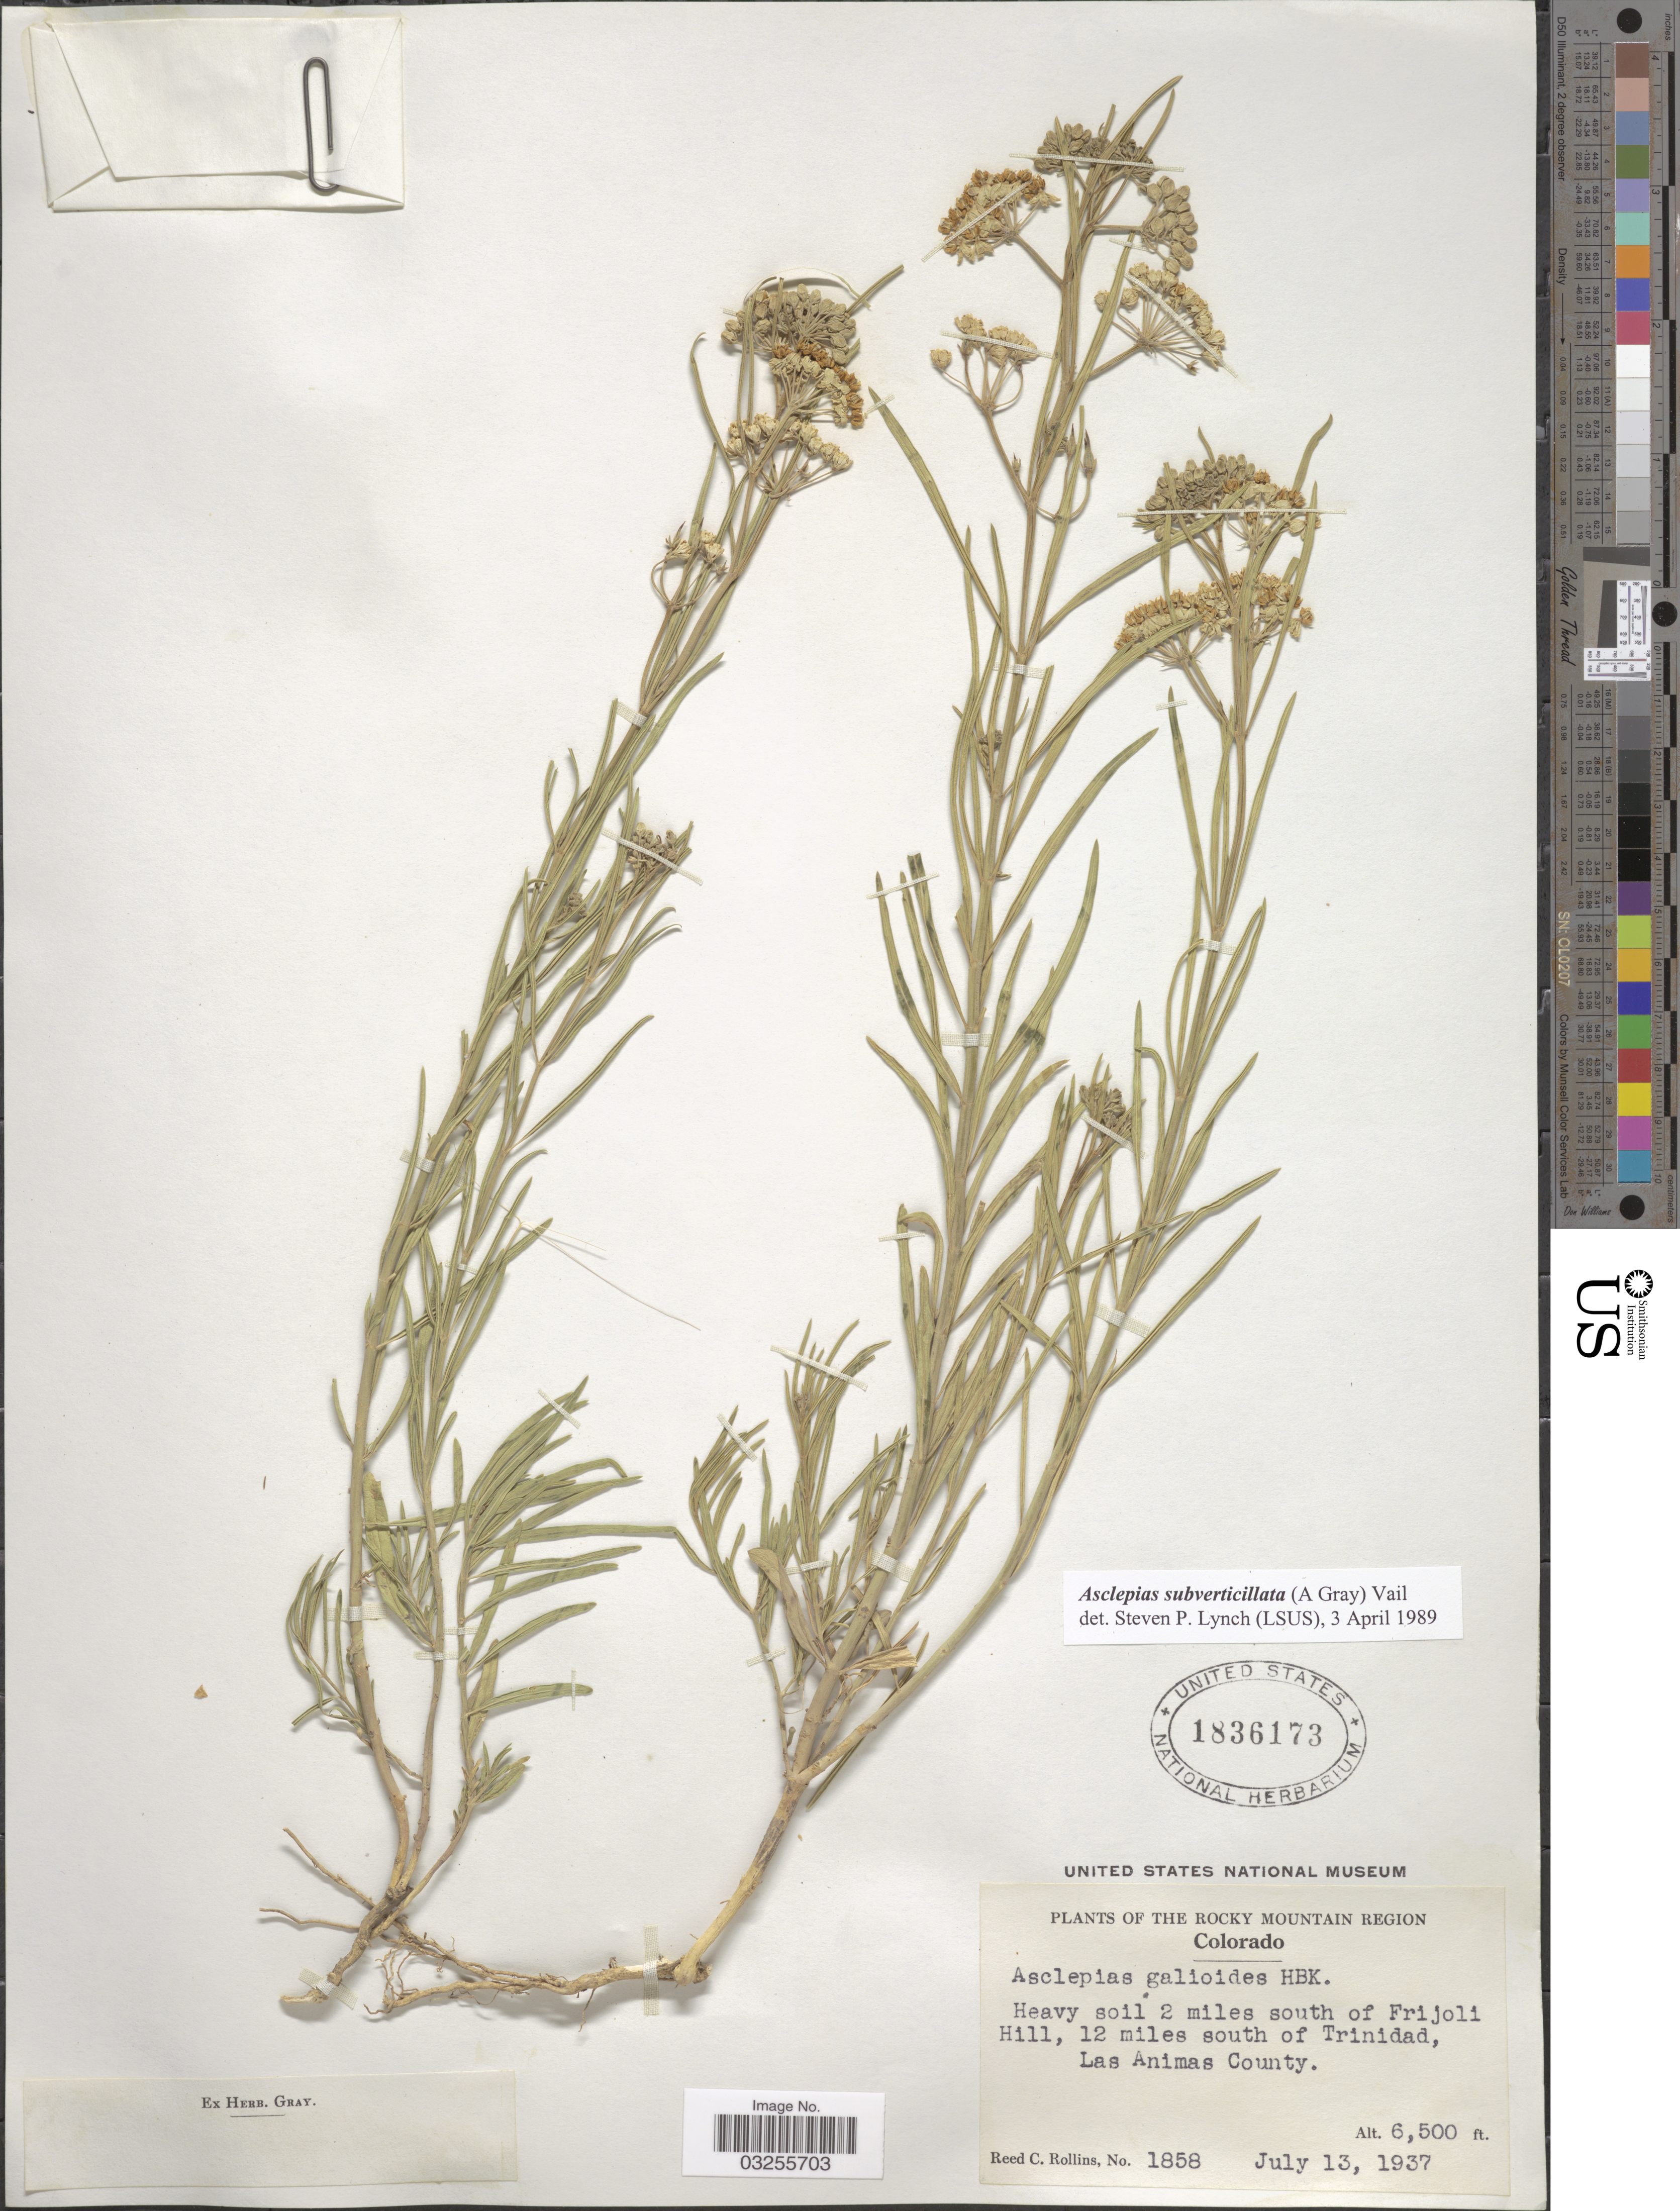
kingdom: Plantae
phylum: Tracheophyta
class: Magnoliopsida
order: Gentianales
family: Apocynaceae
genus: Asclepias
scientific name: Asclepias subverticillata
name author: (A. Gray) Vail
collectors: R. C. Rollins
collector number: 1858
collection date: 1937-07-13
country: United States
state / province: Colorado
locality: The Rocky Mountain Region. Heavy soil 2 miles south of Frijoli Hill, 12 miles south of Trinidad, Las Animas County.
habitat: heavy soil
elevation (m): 1981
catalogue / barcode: US 1836173